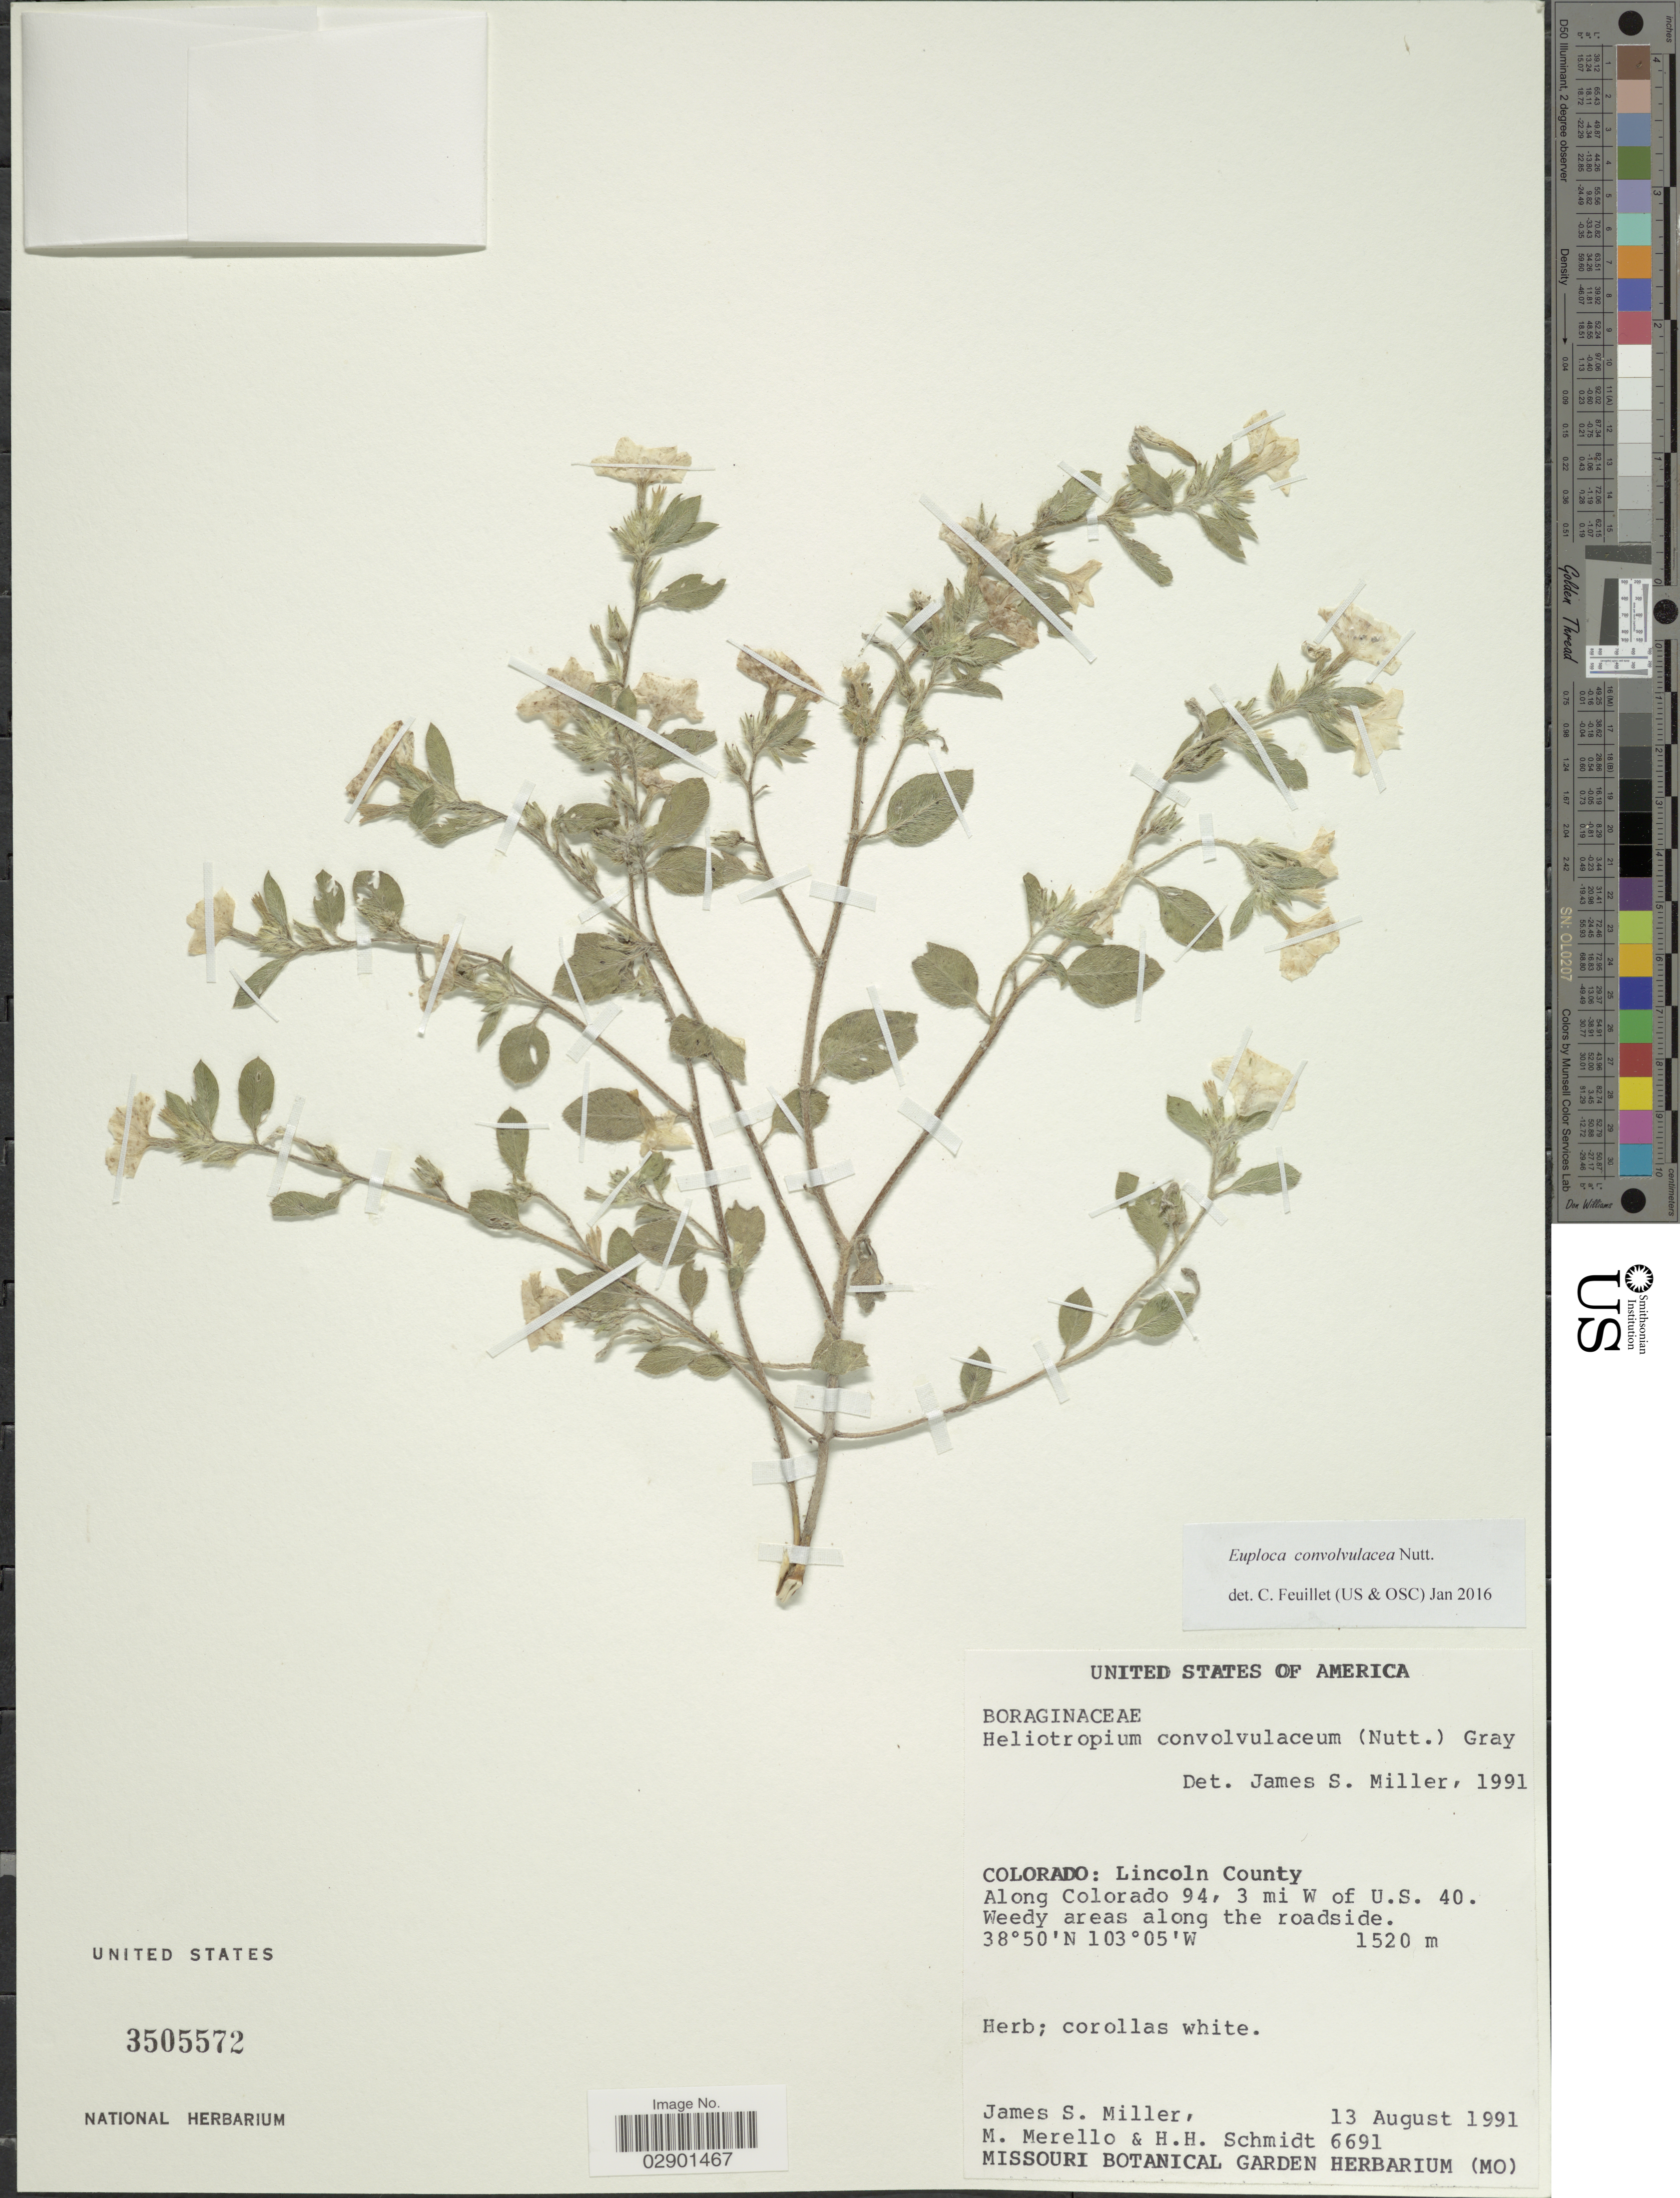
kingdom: Plantae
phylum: Tracheophyta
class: Magnoliopsida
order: Boraginales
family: Heliotropiaceae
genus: Euploca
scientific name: Euploca convolvulacea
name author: Nutt.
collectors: J. S. Miller, M. Merello & H. H. Schmidt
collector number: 6691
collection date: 1991-08-13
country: United States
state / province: Colorado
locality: Lincoln County. Along Colorado 94, 3 mi W of U.S. 40.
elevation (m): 1520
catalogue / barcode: US 3505572